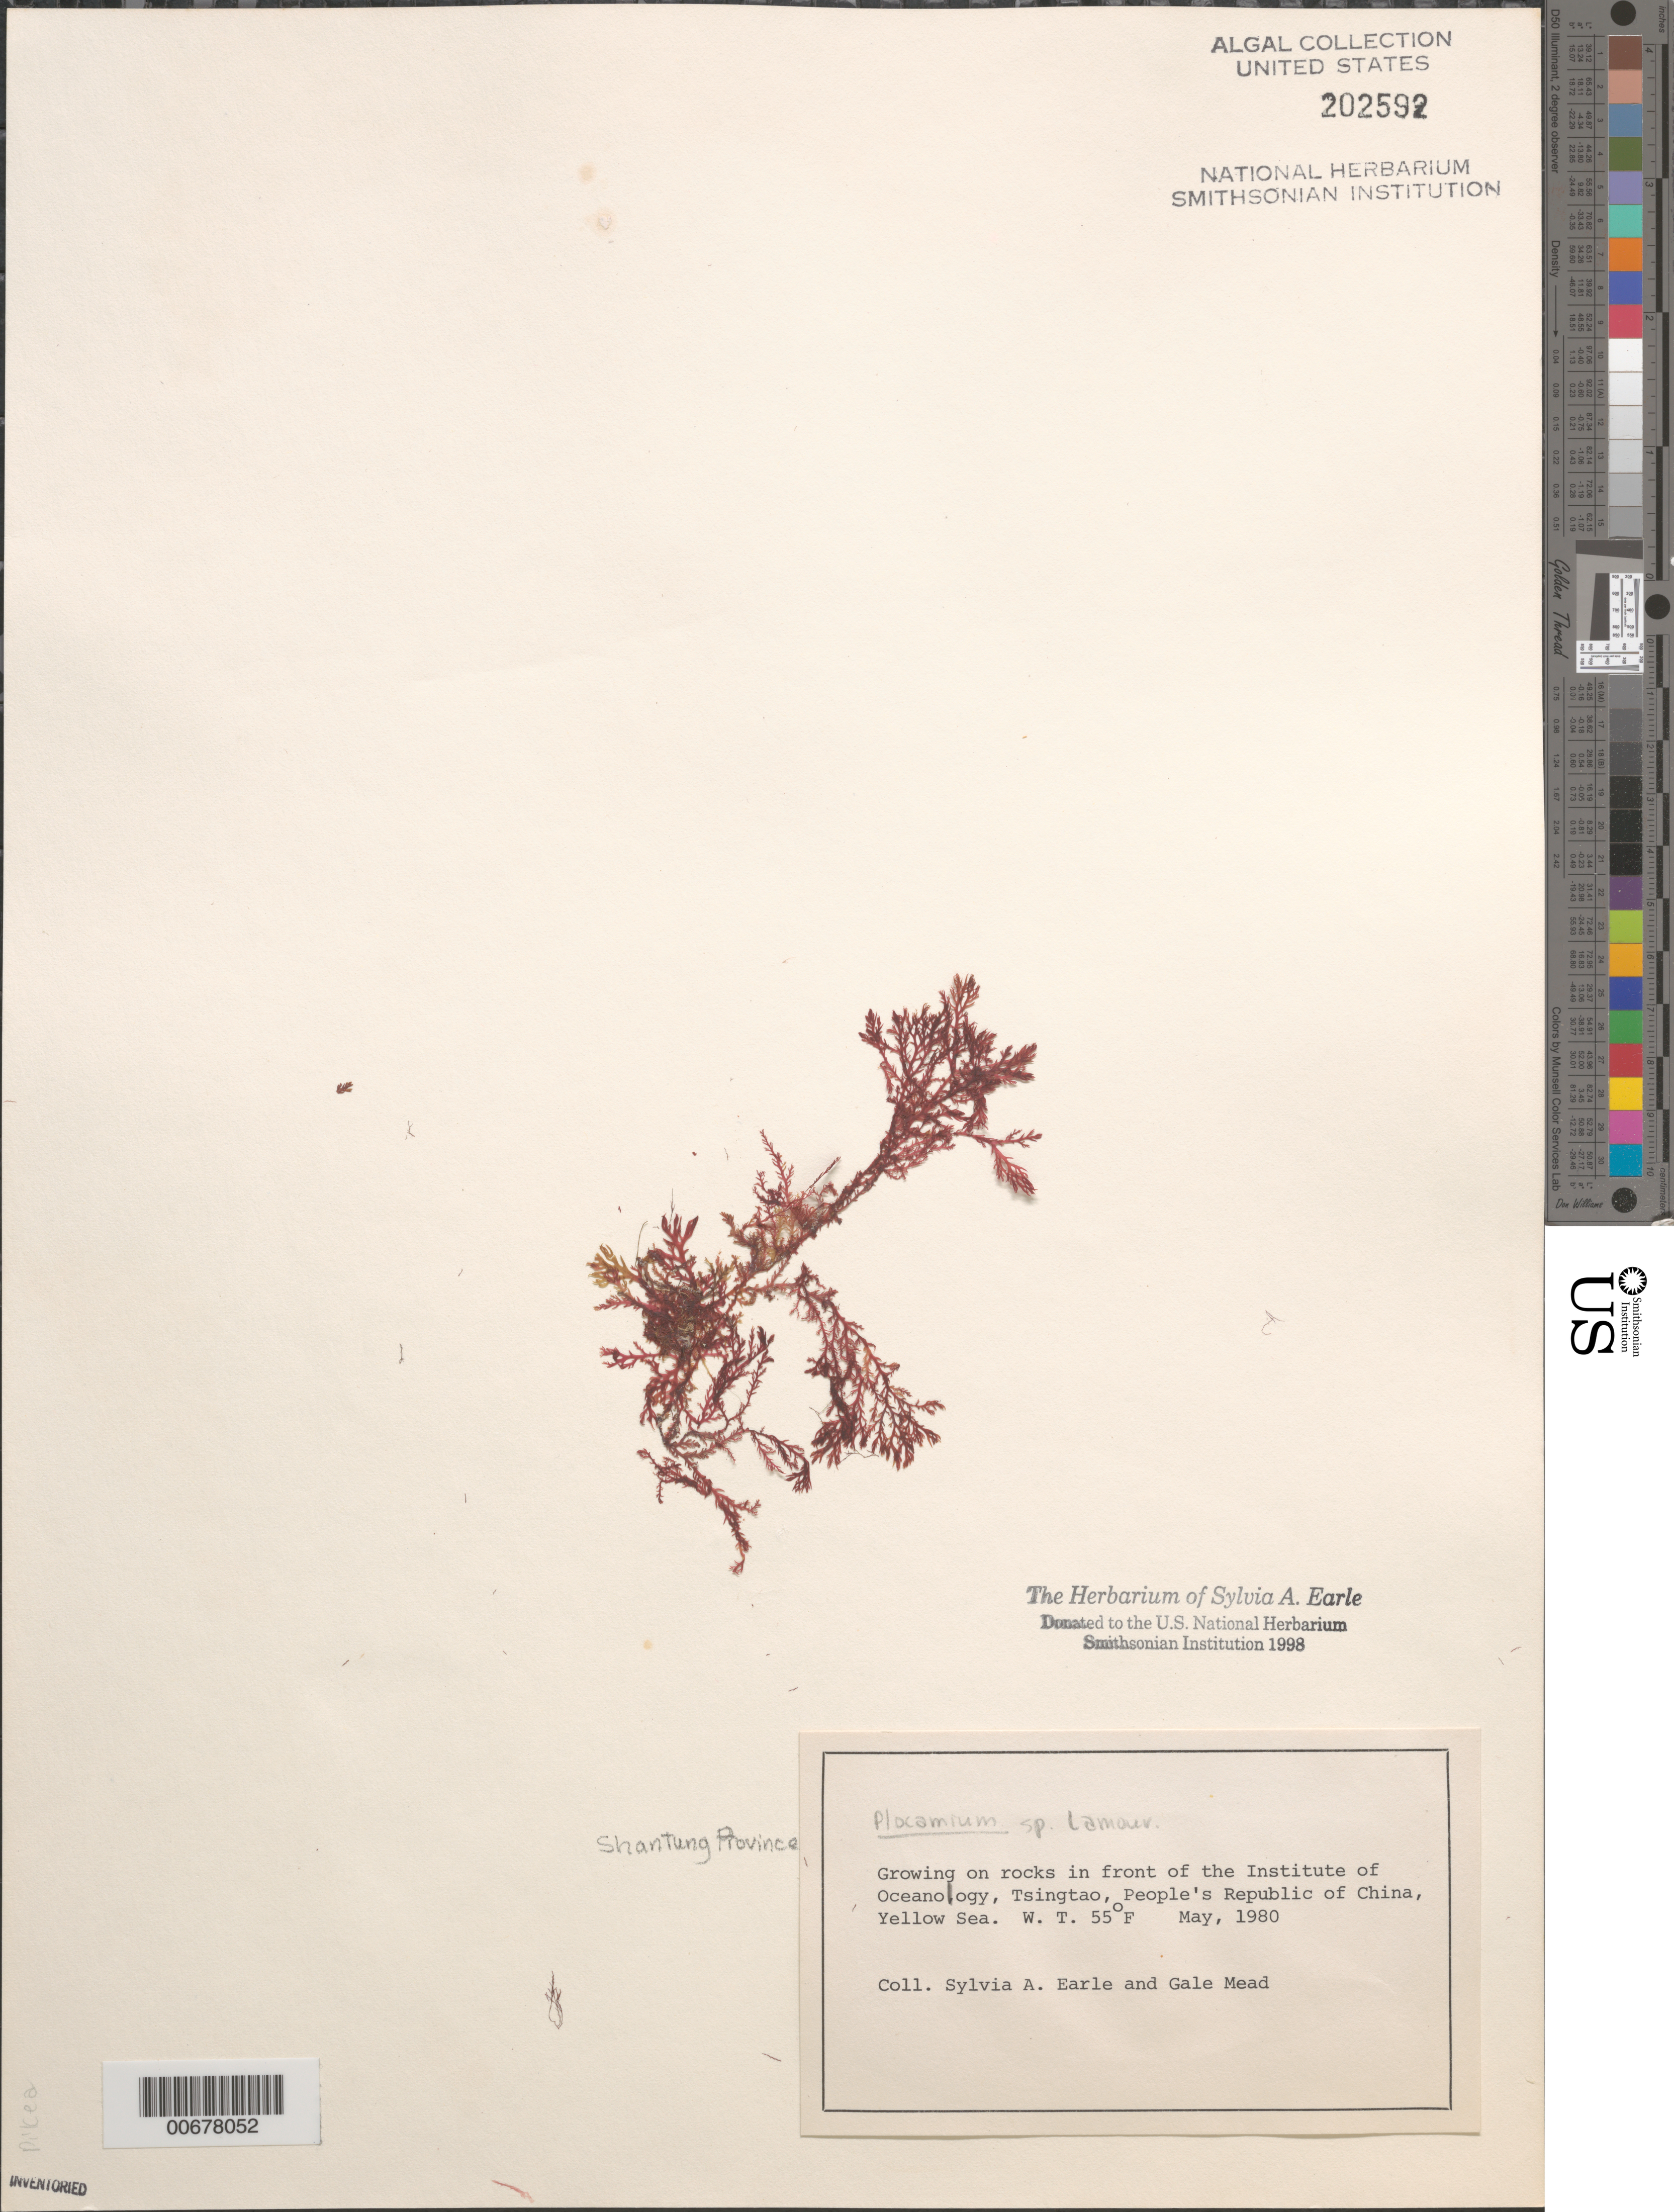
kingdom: Plantae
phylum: Rhodophyta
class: Florideophyceae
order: Plocamiales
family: Plocamiaceae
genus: Plocamium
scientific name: Plocamium sp.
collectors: S. A. Earle & G. Mead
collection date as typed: May 1980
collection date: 1980-05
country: China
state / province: Shandong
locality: Qingdau (Tsingtao), Institute of Oceanology beach, Yellow Sea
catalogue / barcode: US 202592